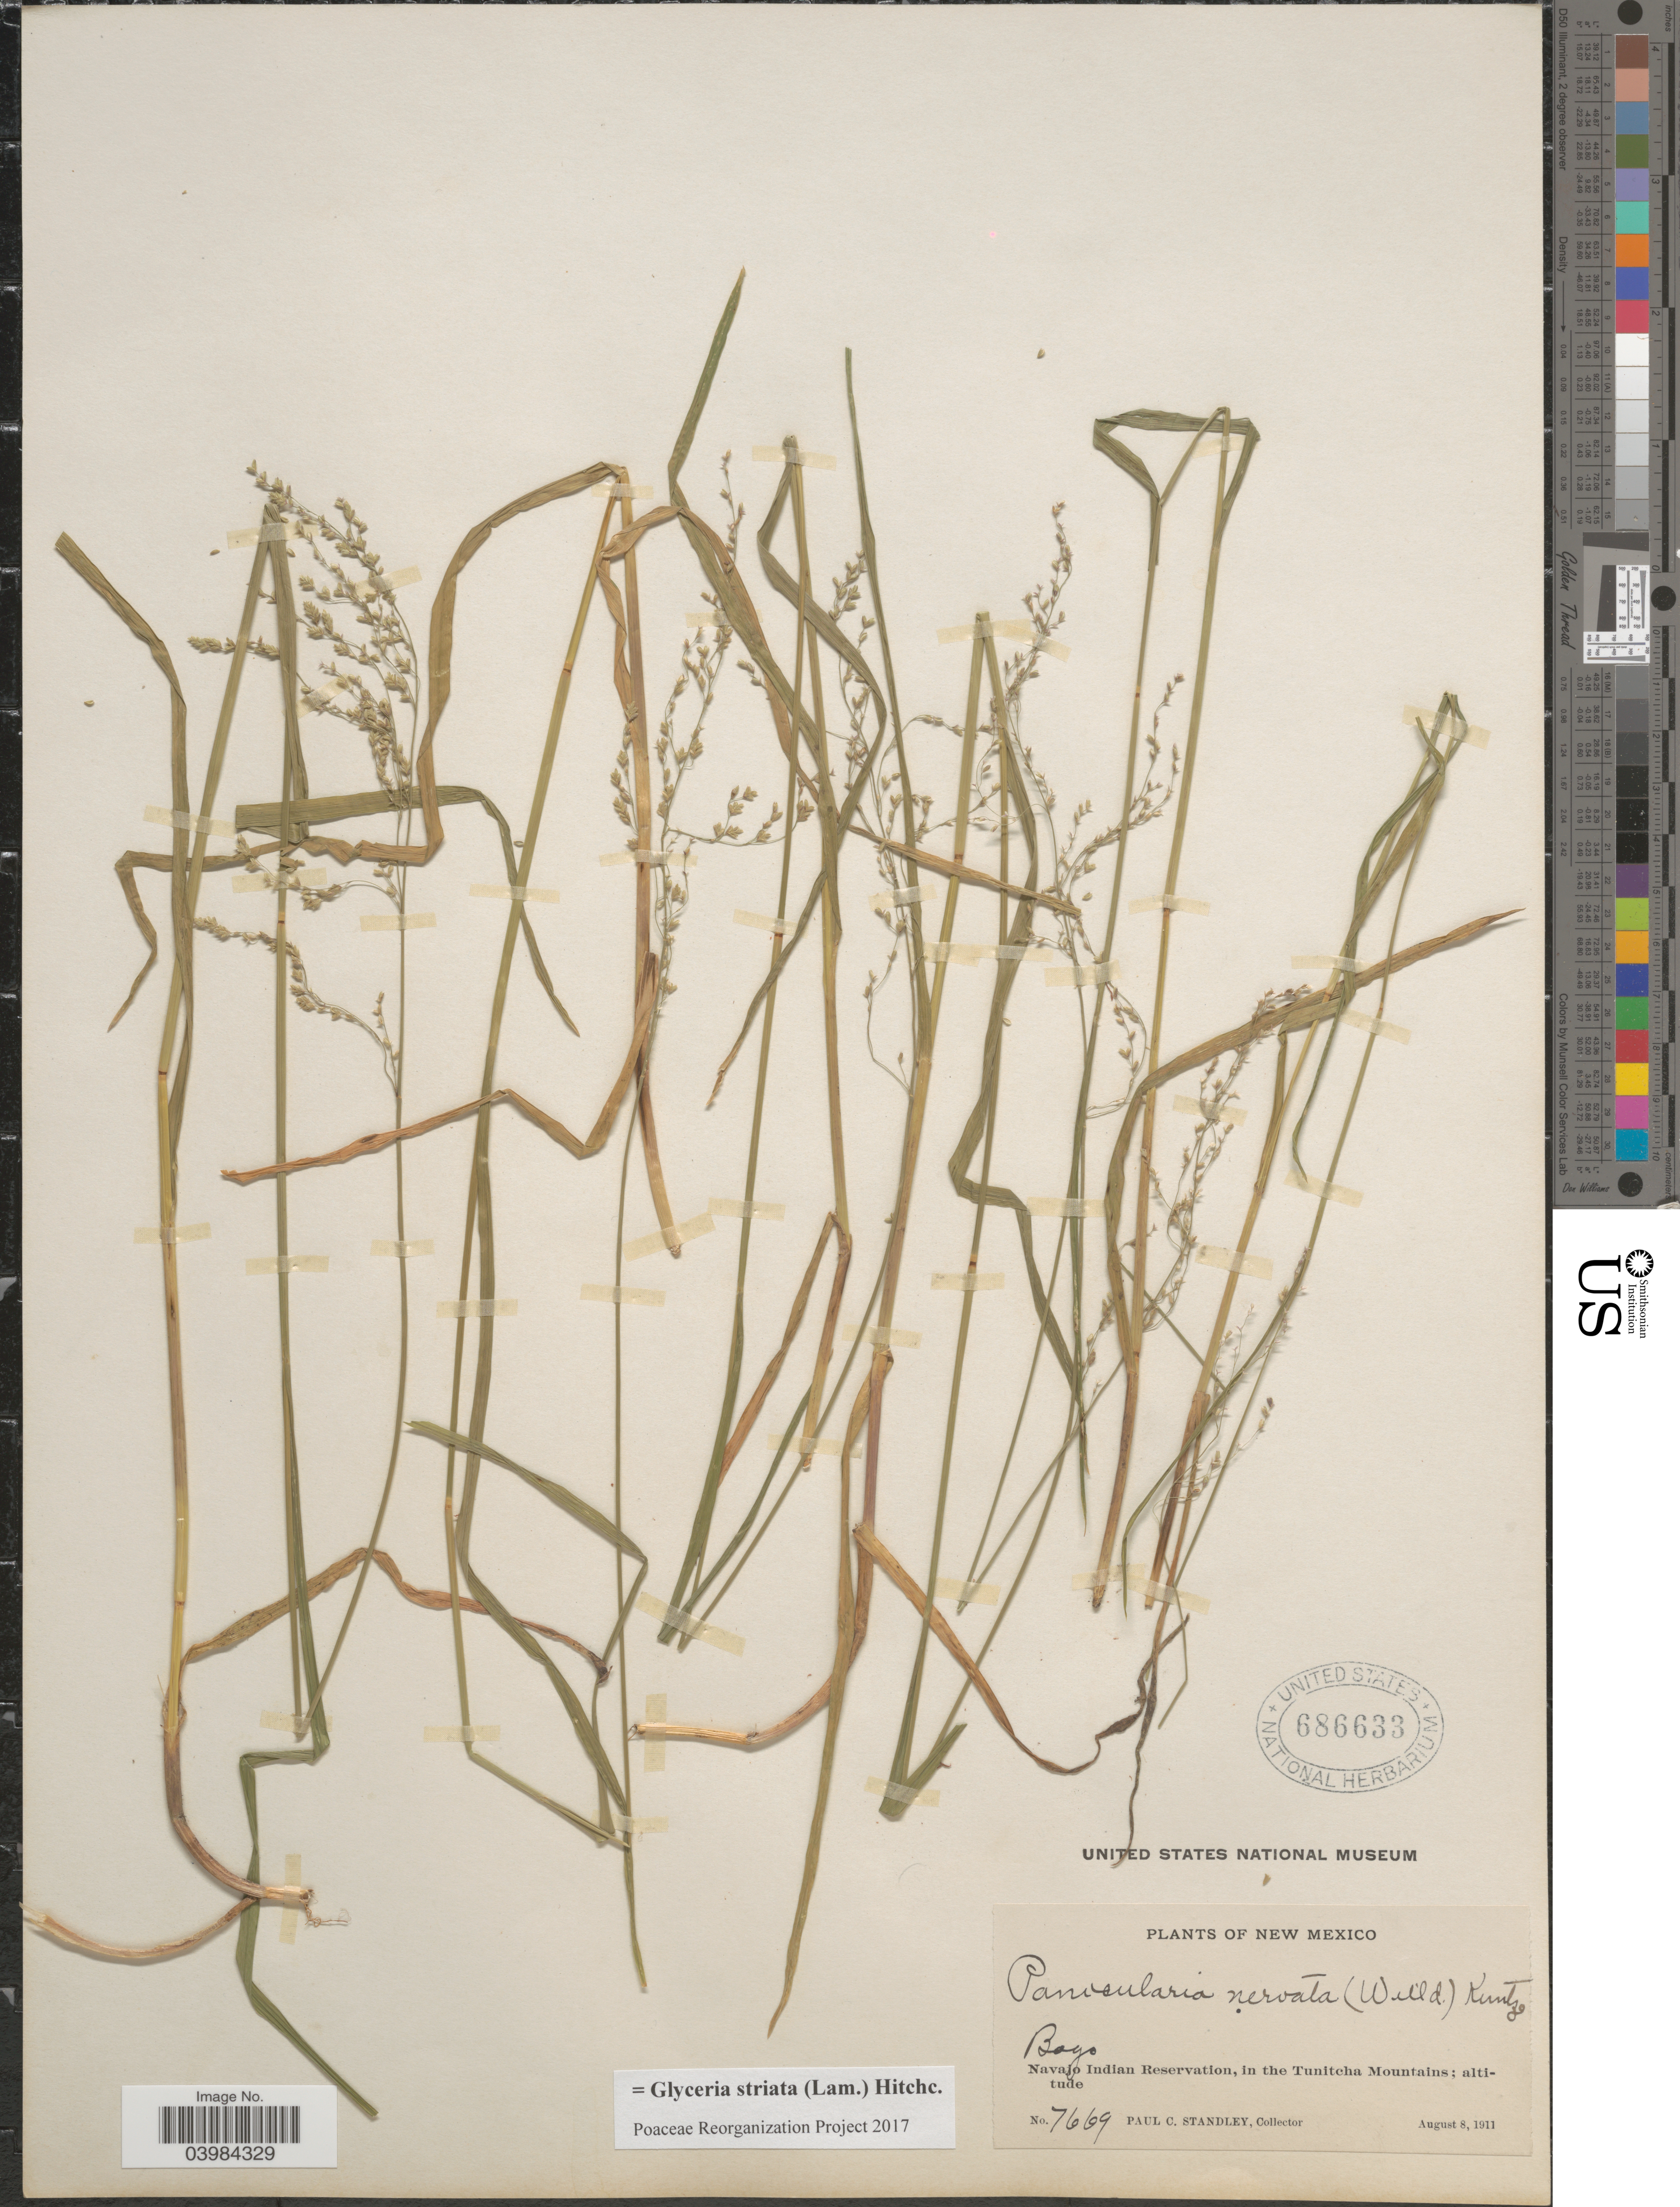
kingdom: Plantae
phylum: Tracheophyta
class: Liliopsida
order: Poales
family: Poaceae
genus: Glyceria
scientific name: Glyceria striata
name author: (Lam.) Hitchc.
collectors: P. C. Standley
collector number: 7669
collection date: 1911-08-08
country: United States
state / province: New Mexico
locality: Bogs. Navajo Indian Reservation, in the Tunitcha Mountains.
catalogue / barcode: US 686633